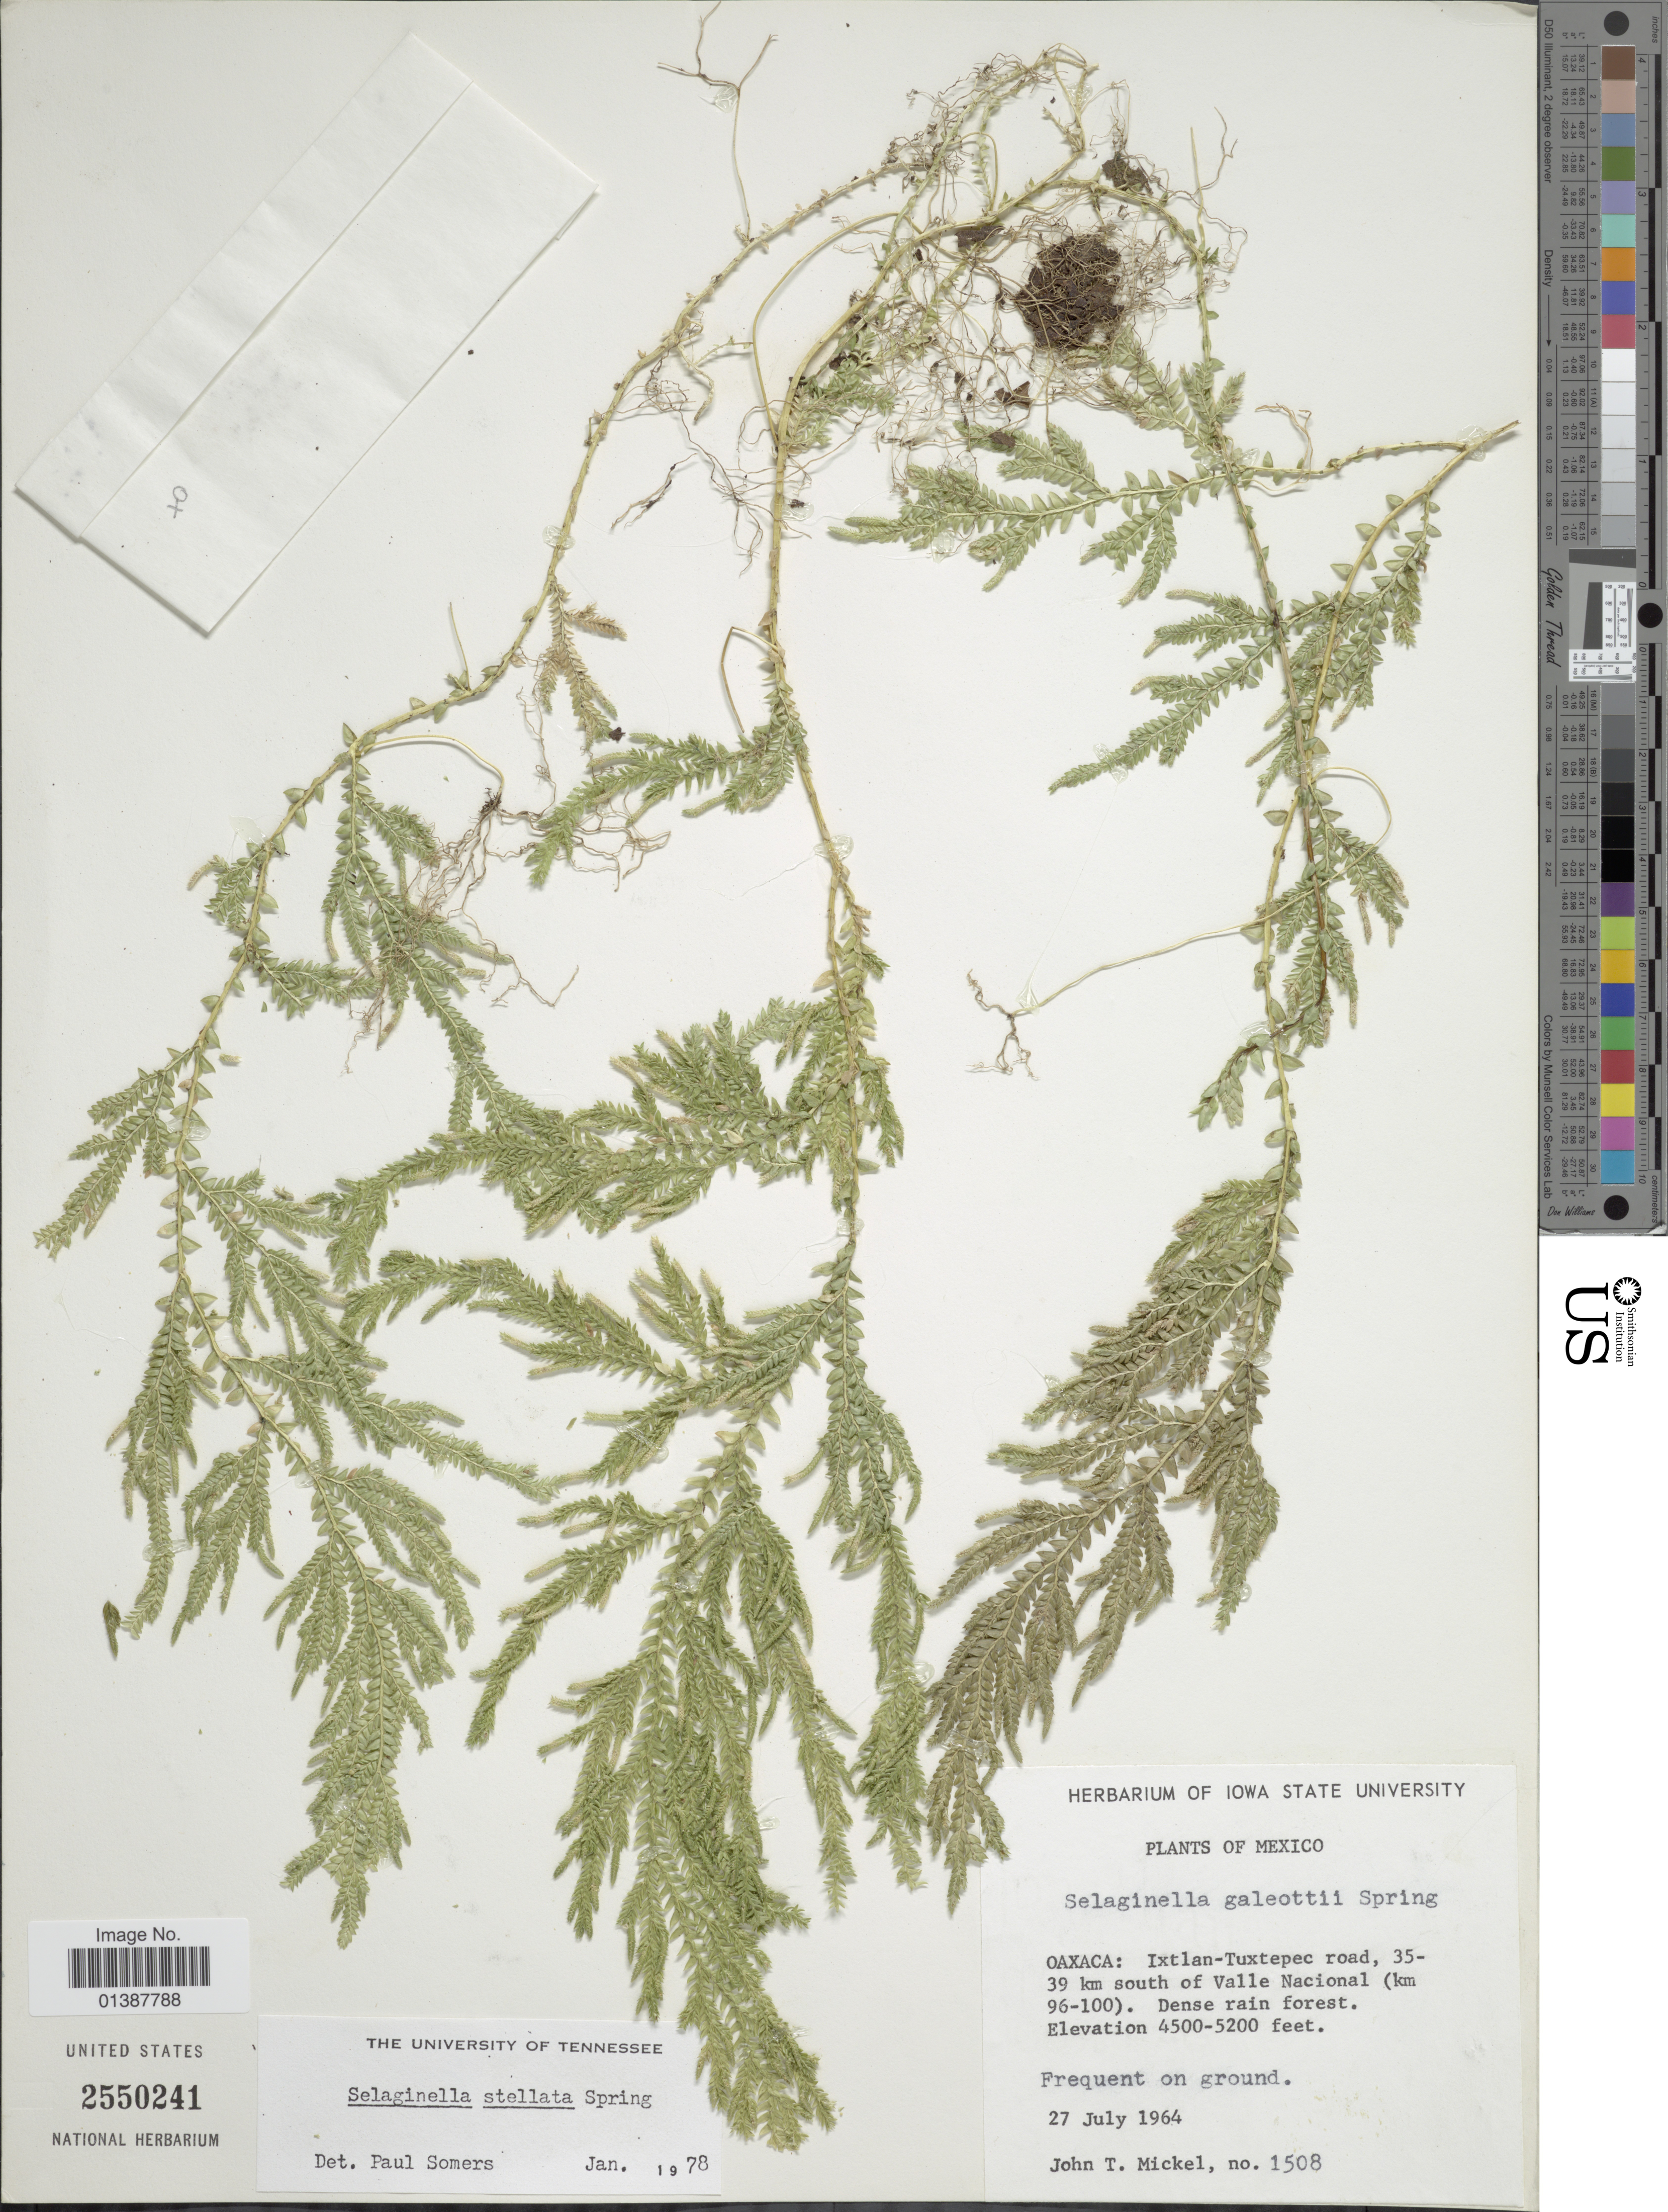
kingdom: Plantae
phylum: Tracheophyta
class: Lycopodiopsida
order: Selaginellales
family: Selaginellaceae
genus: Selaginella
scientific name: Selaginella galeottii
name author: Spring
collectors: J. T. Mickel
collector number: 1508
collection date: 1964-07-27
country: Mexico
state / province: Oaxaca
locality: Ixtlan-Tuxtepec road, 35-39 km south Valle Nacional (km 96-100)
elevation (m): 1372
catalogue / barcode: US 2550241